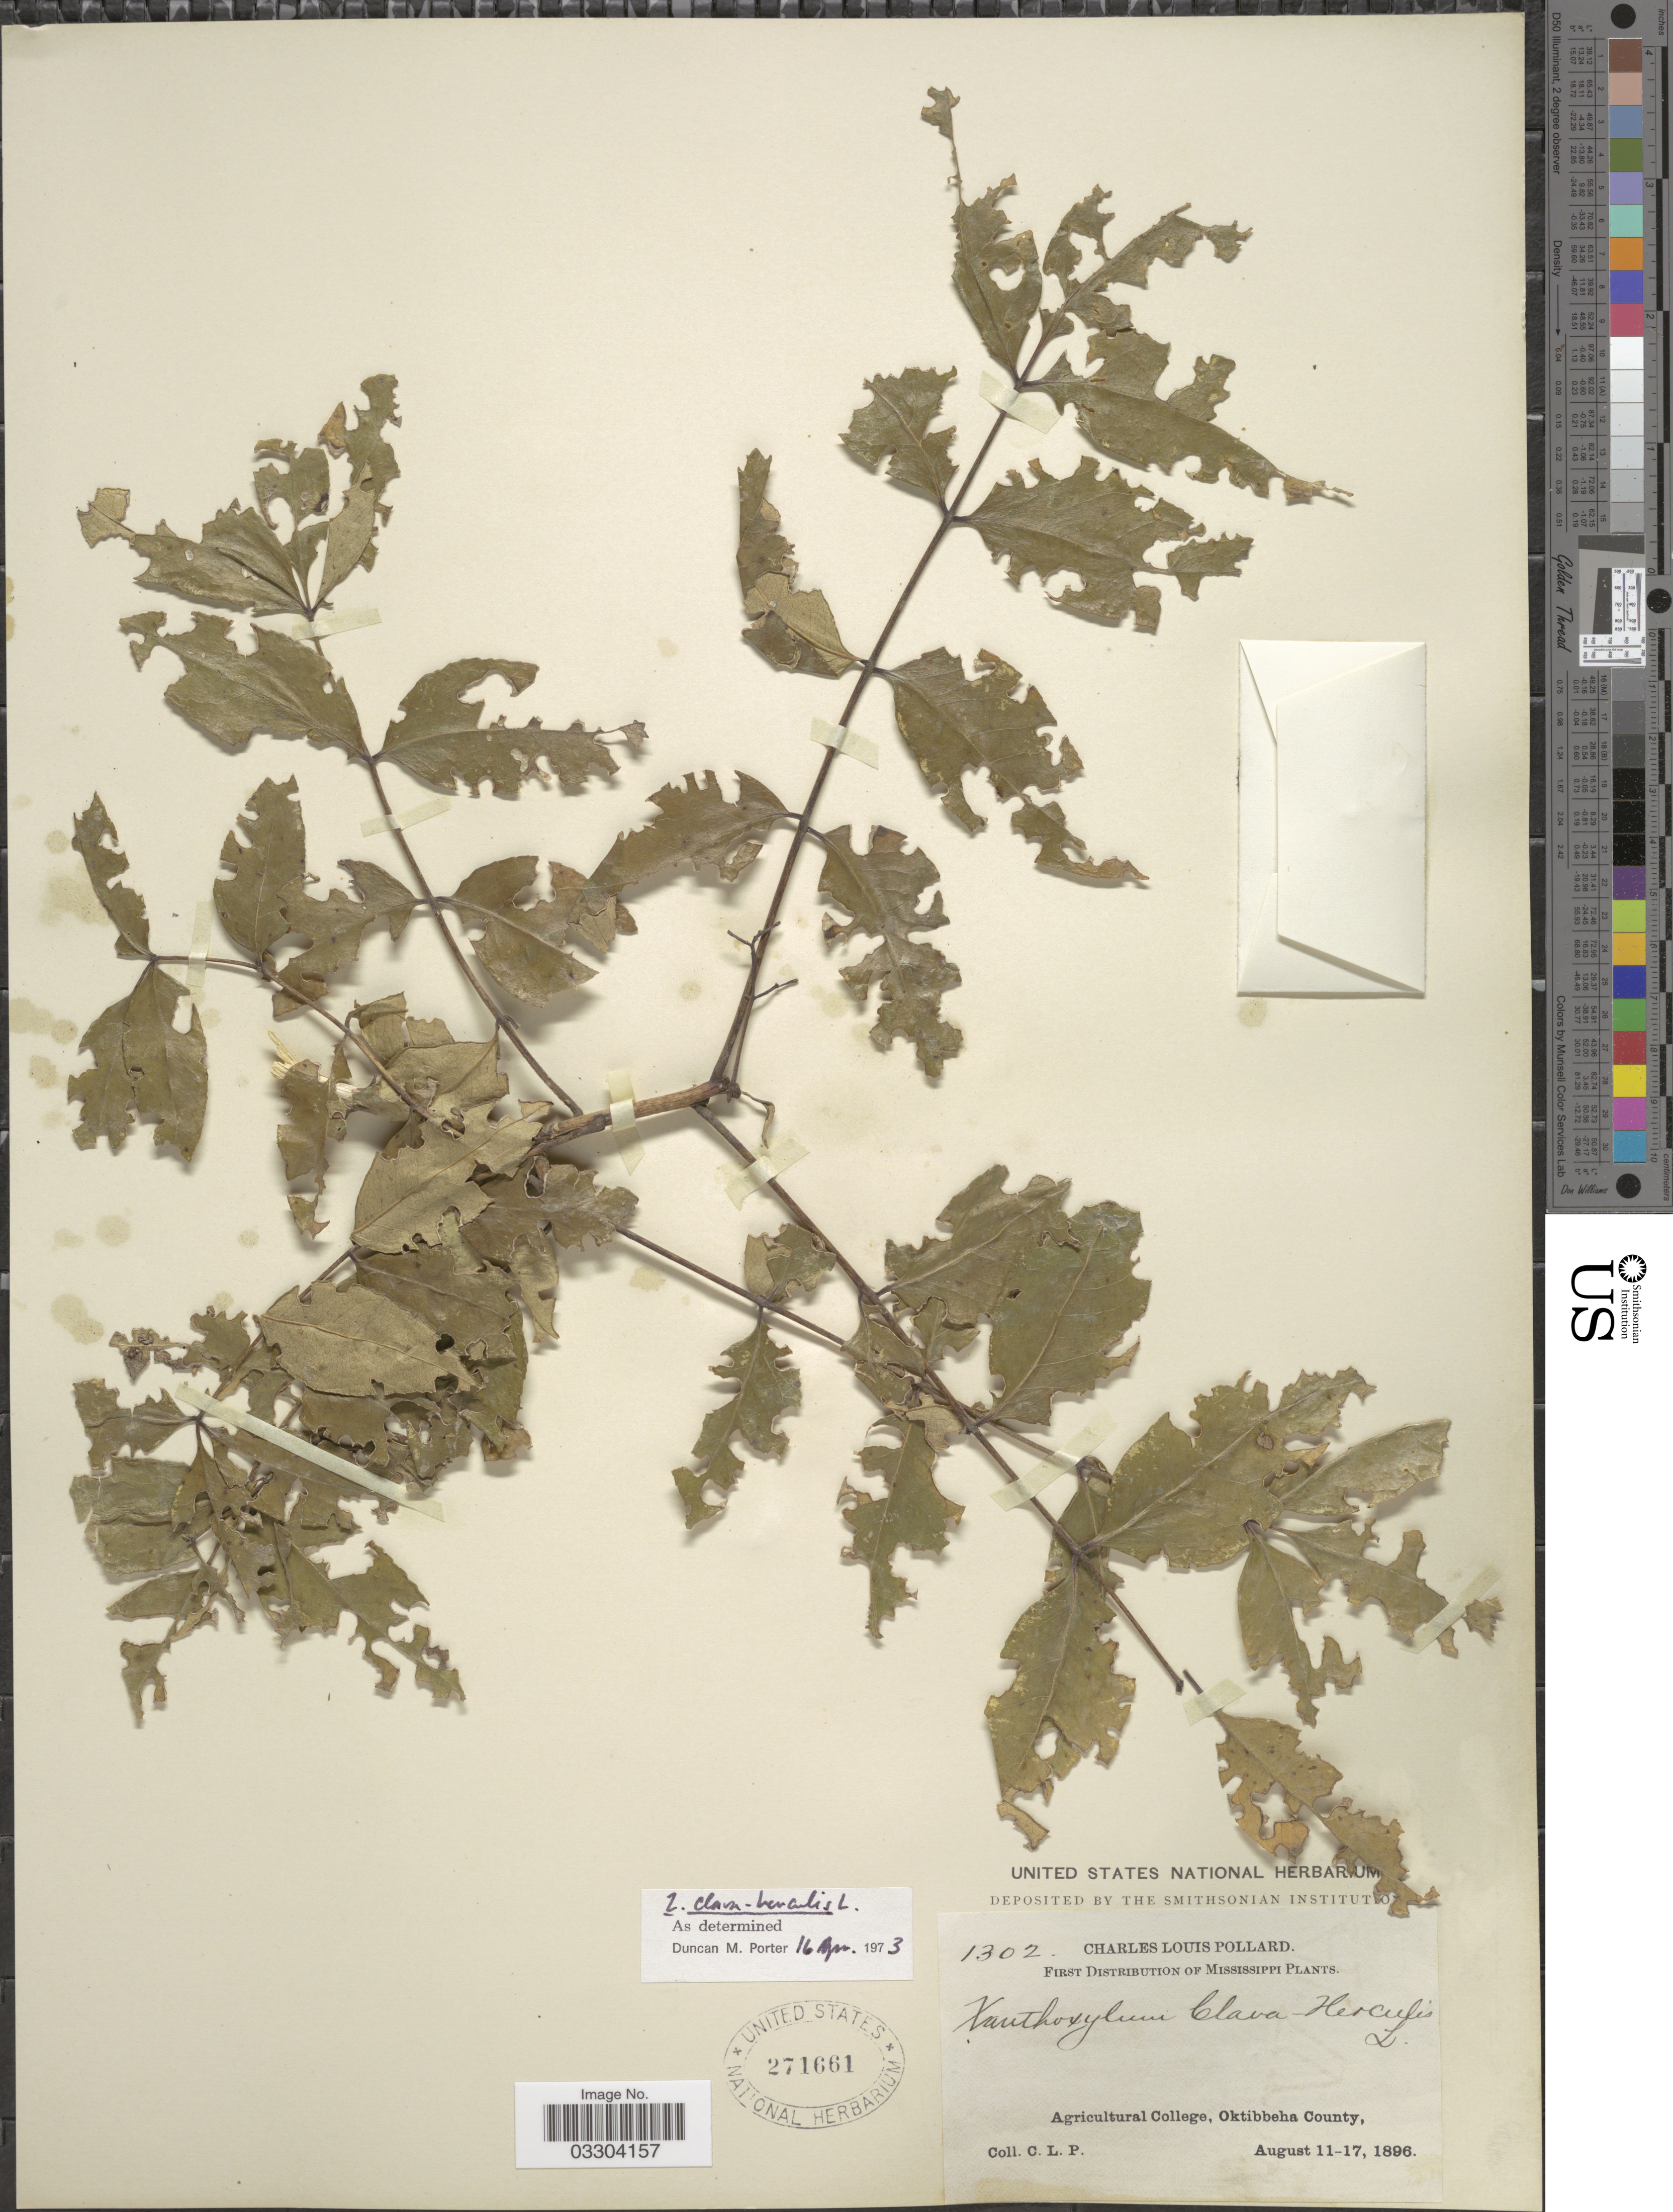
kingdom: Plantae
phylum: Tracheophyta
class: Magnoliopsida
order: Sapindales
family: Rutaceae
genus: Zanthoxylum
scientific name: Zanthoxylum clava-herculis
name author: L.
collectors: C. L. Pollard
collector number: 1302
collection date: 1896-08-11/1896-08-17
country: United States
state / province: Mississippi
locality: Agricultural College, Oktibbeha County.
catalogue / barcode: US 271661